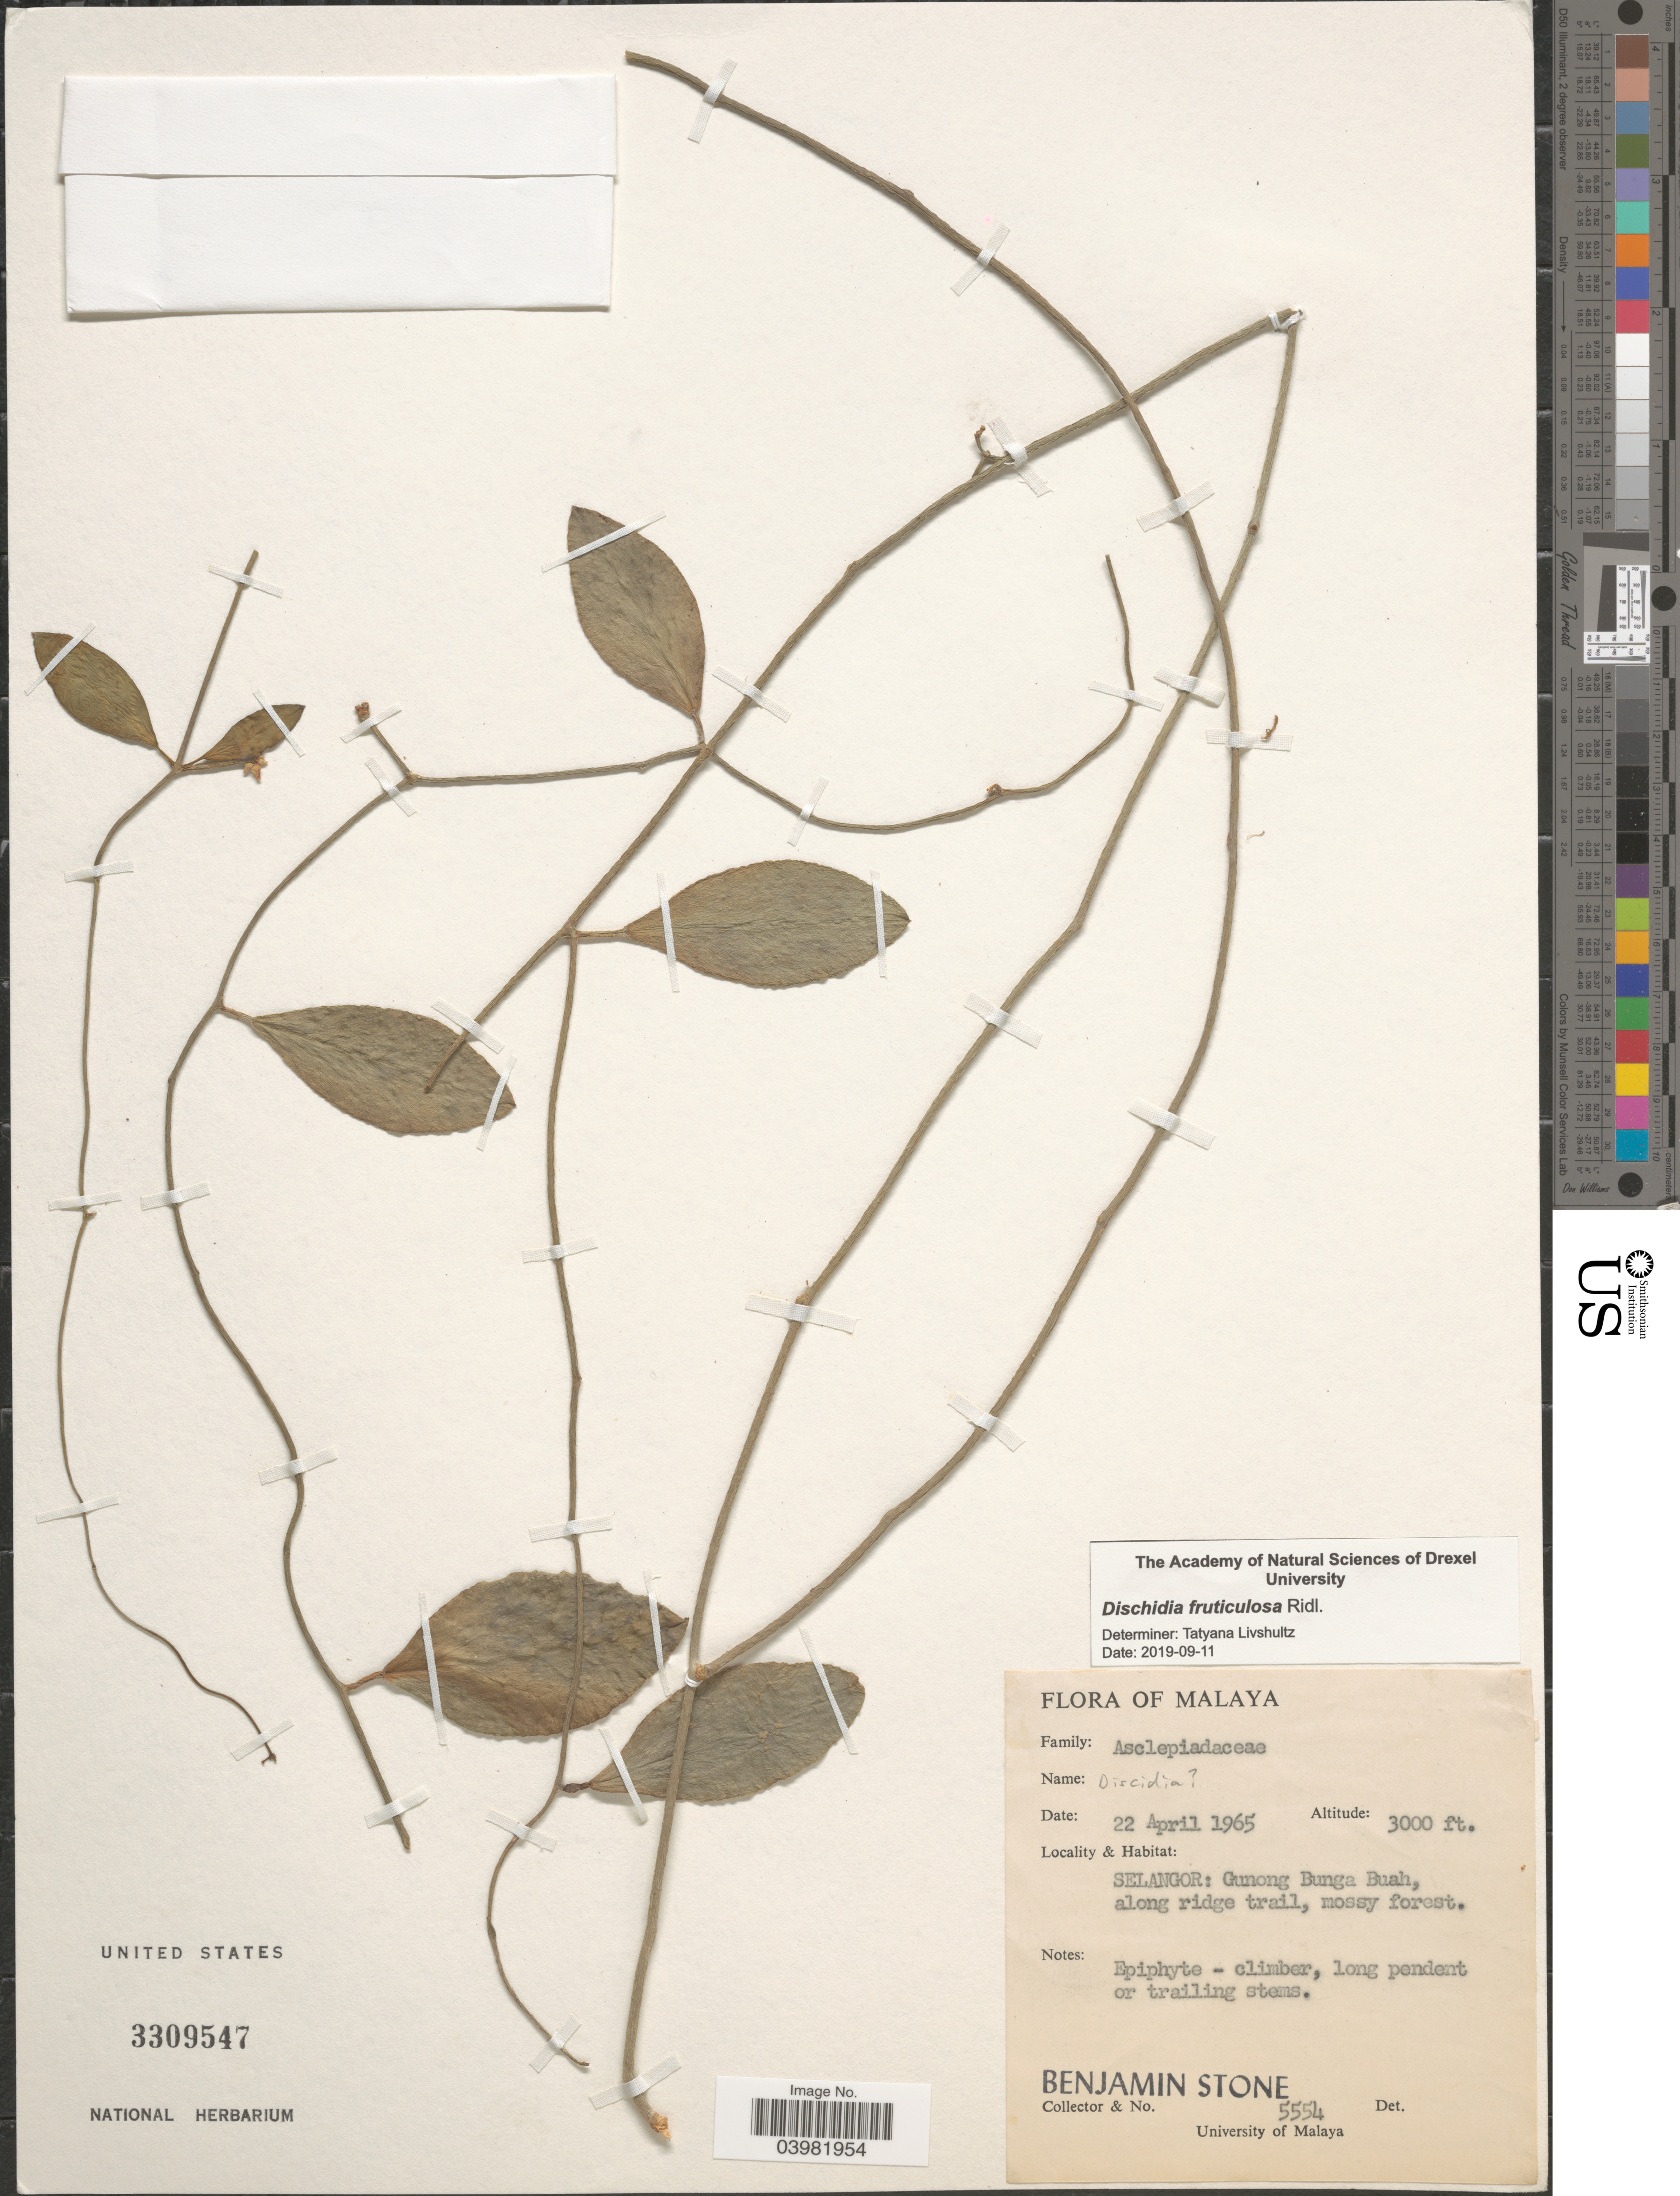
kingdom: Plantae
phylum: Tracheophyta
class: Magnoliopsida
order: Gentianales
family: Apocynaceae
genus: Dischidia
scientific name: Dischidia fruticulosa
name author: Ridl.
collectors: B. C. Stone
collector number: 5554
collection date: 1965-04-22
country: Malaysia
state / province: Selangor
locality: Malaya. Gunong Bunga Buah, along ridge trail.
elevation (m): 914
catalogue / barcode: US 3309547